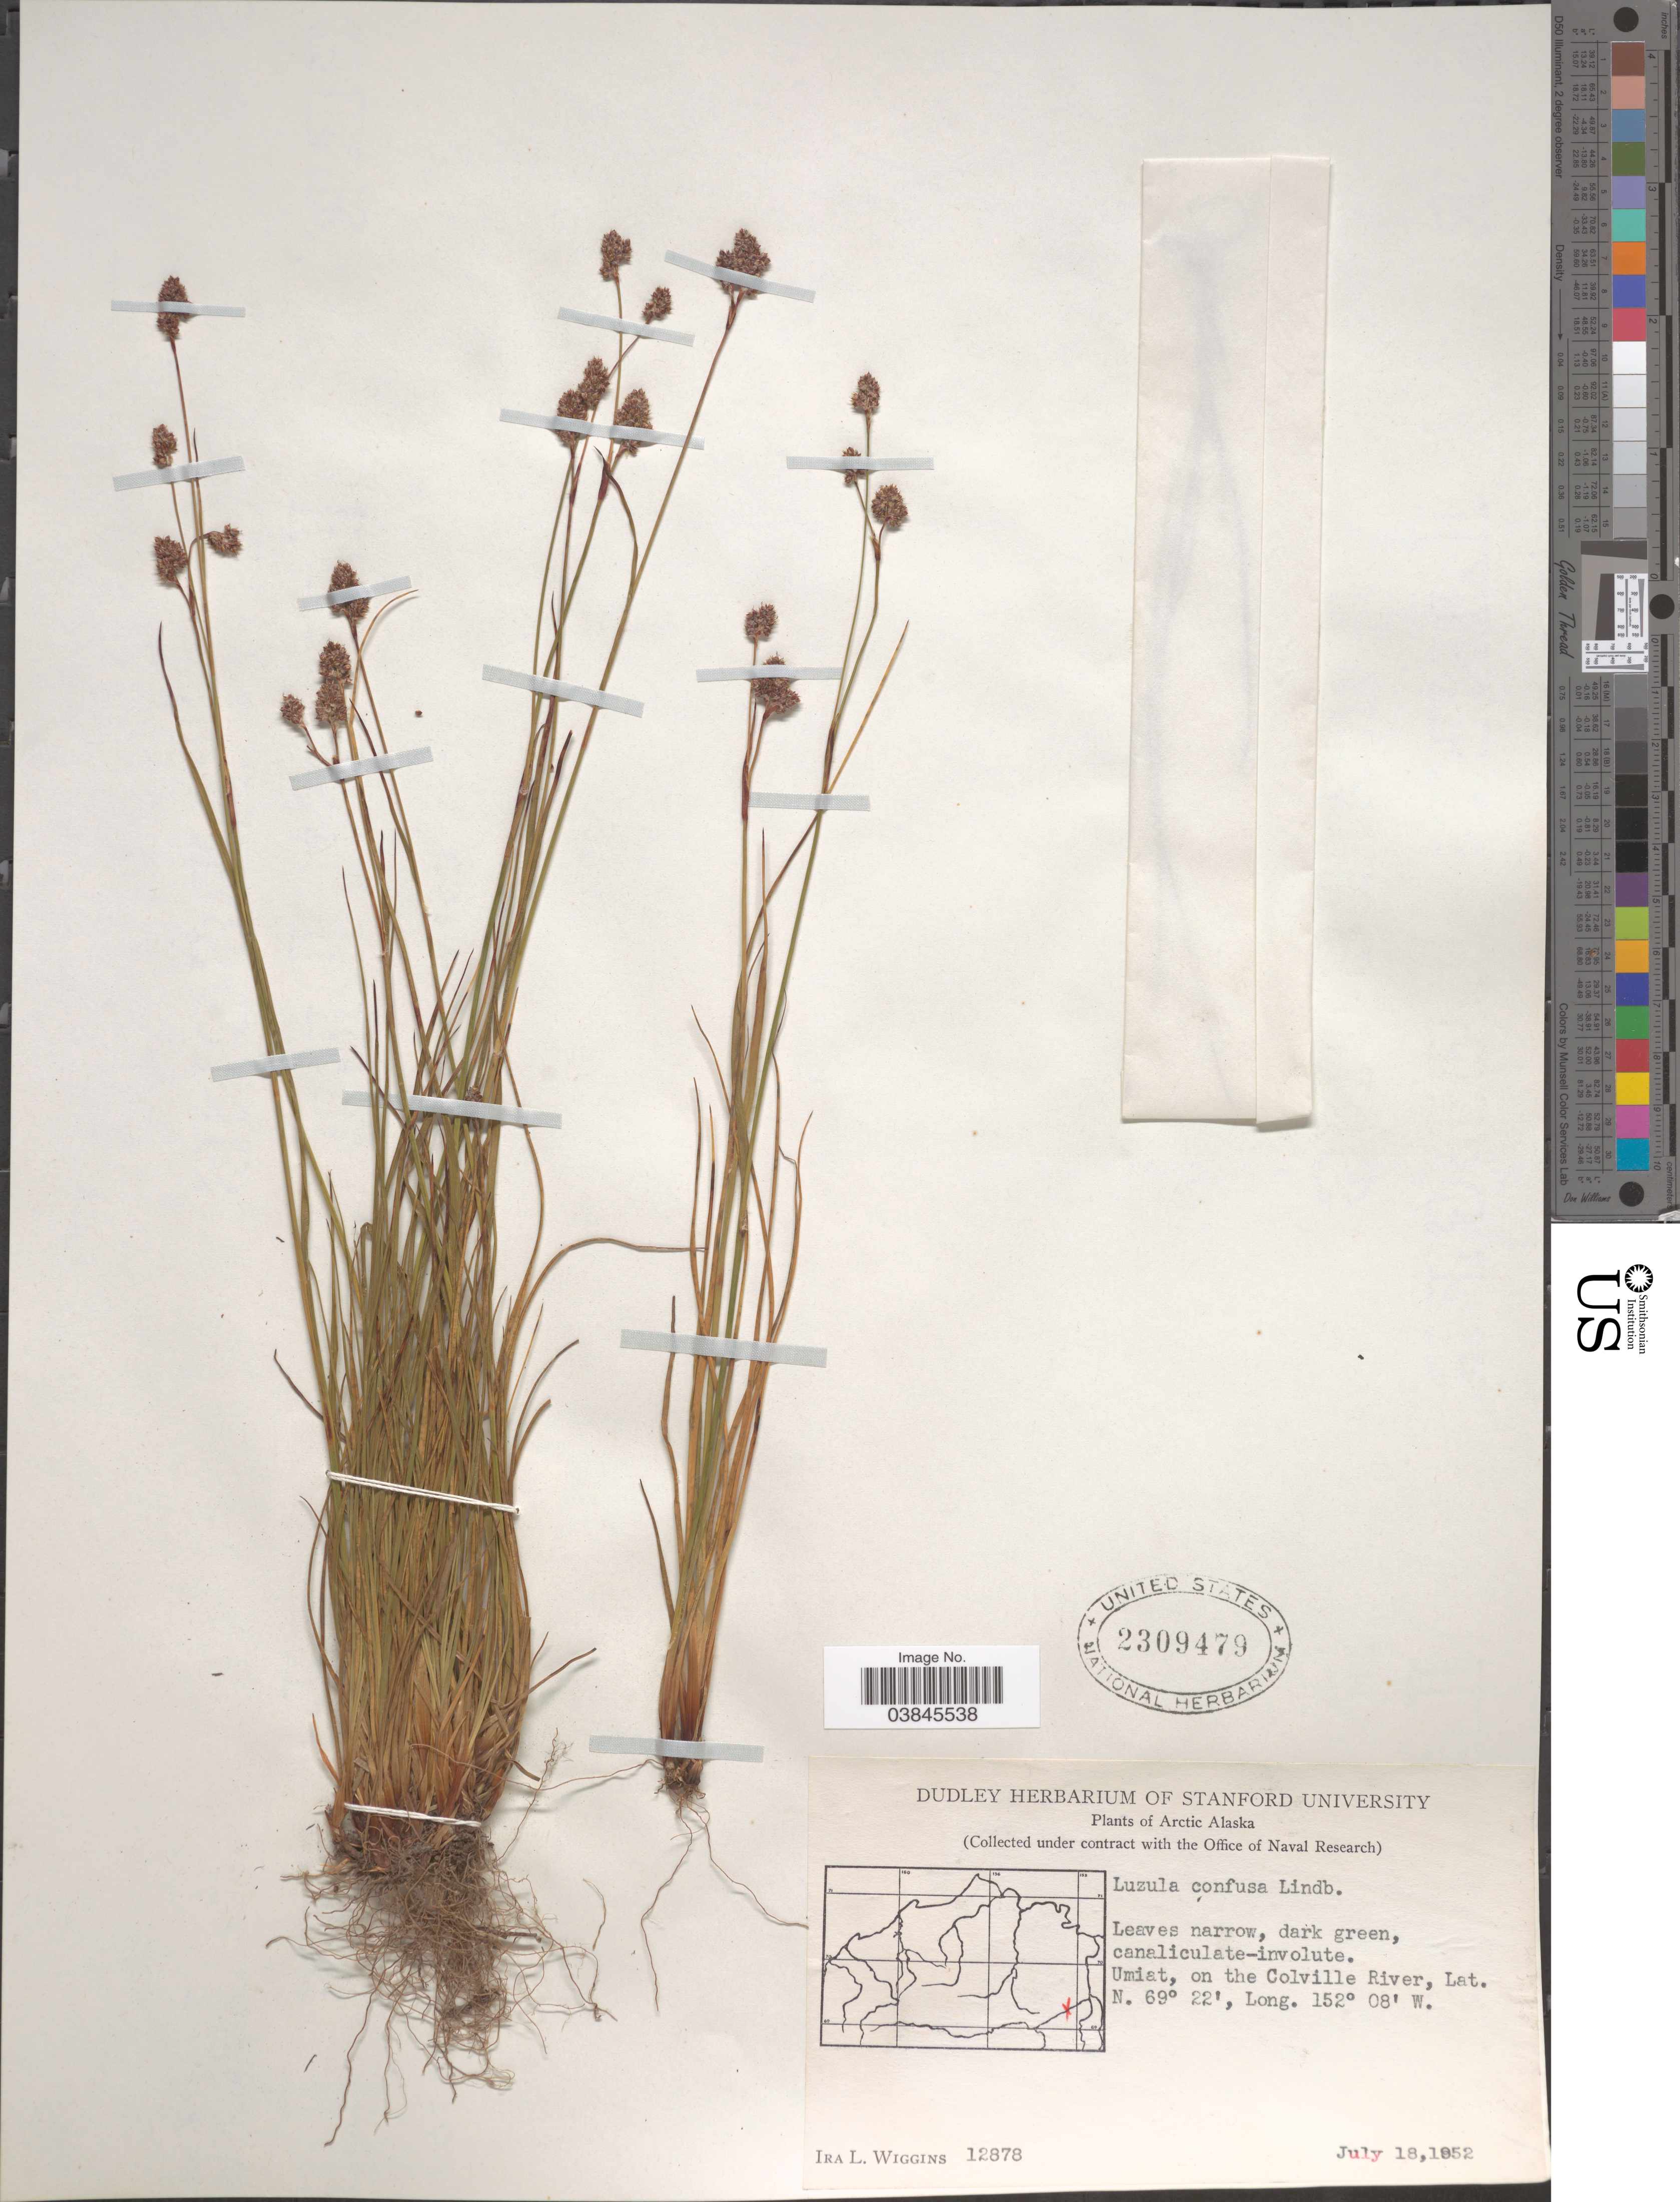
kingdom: Plantae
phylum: Tracheophyta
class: Liliopsida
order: Poales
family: Juncaceae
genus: Luzula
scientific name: Luzula confusa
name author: Lindeb.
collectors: I. L. Wiggins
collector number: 12878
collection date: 1953-07-18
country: United States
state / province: Alaska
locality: Arctic Alaska. Umiat, on the Colville River.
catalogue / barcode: US 2309479